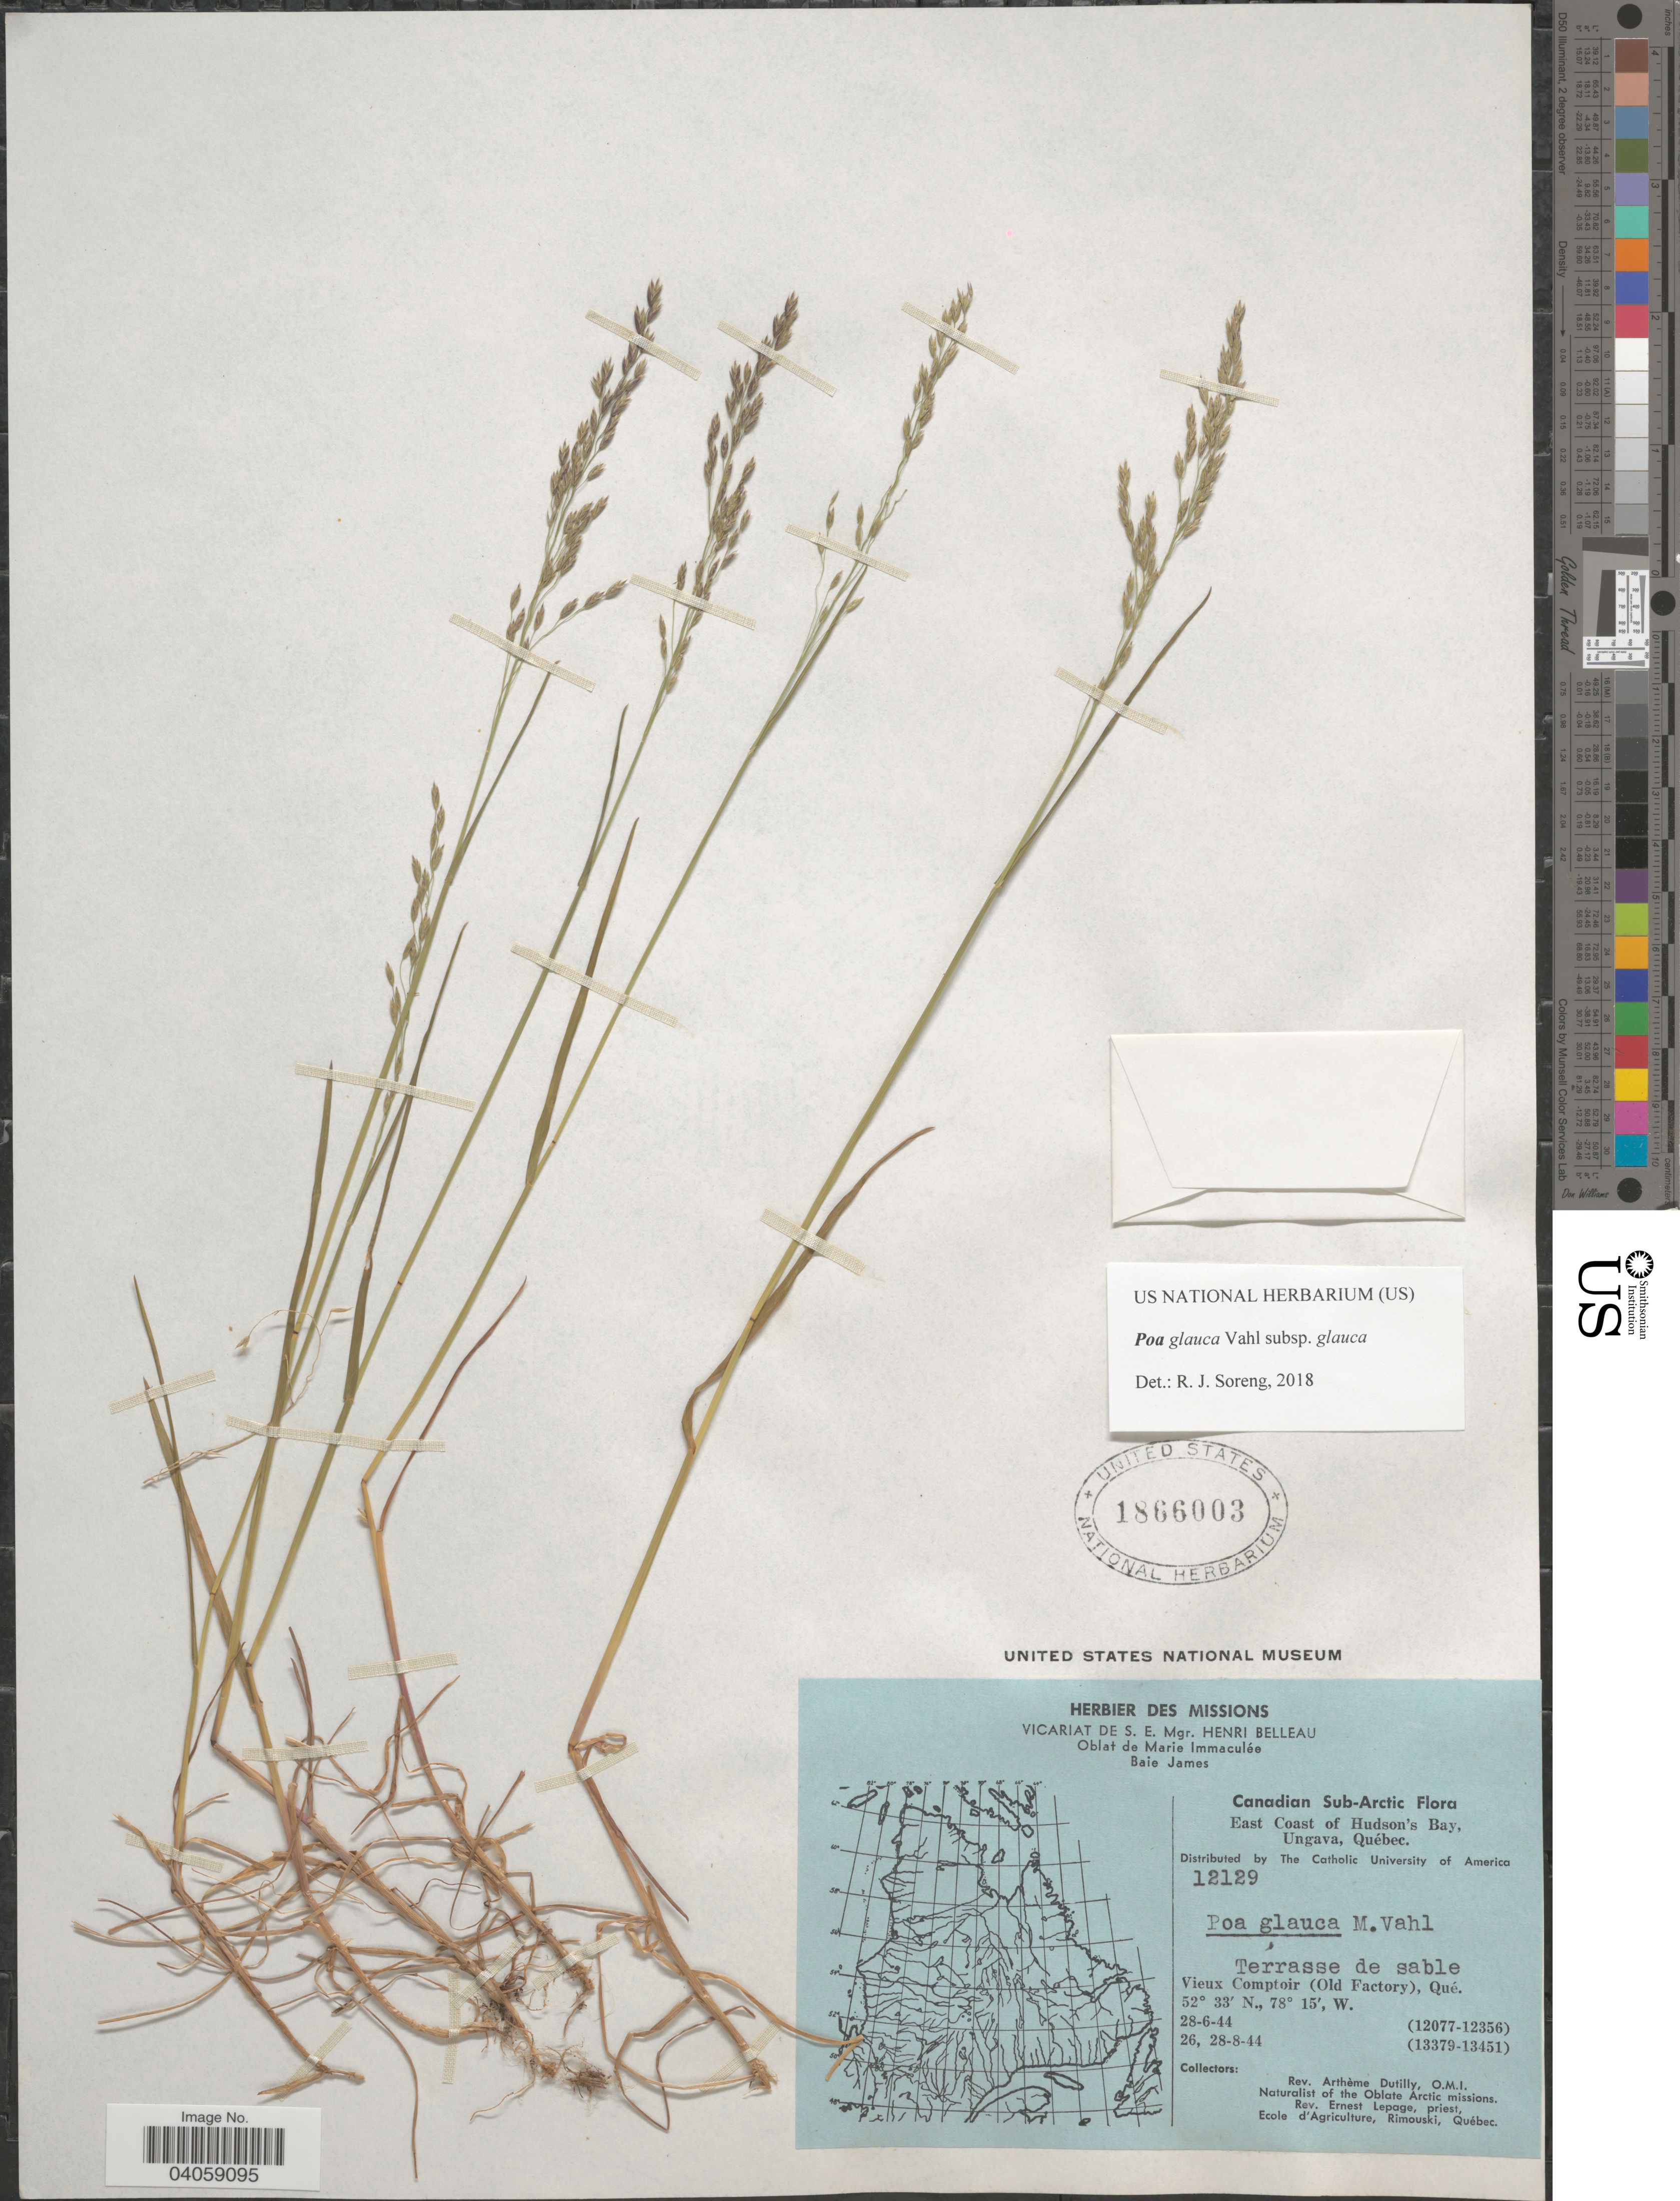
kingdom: Plantae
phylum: Tracheophyta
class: Liliopsida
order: Poales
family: Poaceae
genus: Poa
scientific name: Poa glauca subsp. glauca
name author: Vahl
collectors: A. Dutilly & E. Lepage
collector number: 12129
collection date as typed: Transcribed d/m/y: 28/6/44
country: Canada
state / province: Quebec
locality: Canadian Sub-Arctic. East Coast of Hudson's Bay, Ungava. Terrasse de sable Vieux Comptoir (Old Factory).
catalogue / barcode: US 1866003